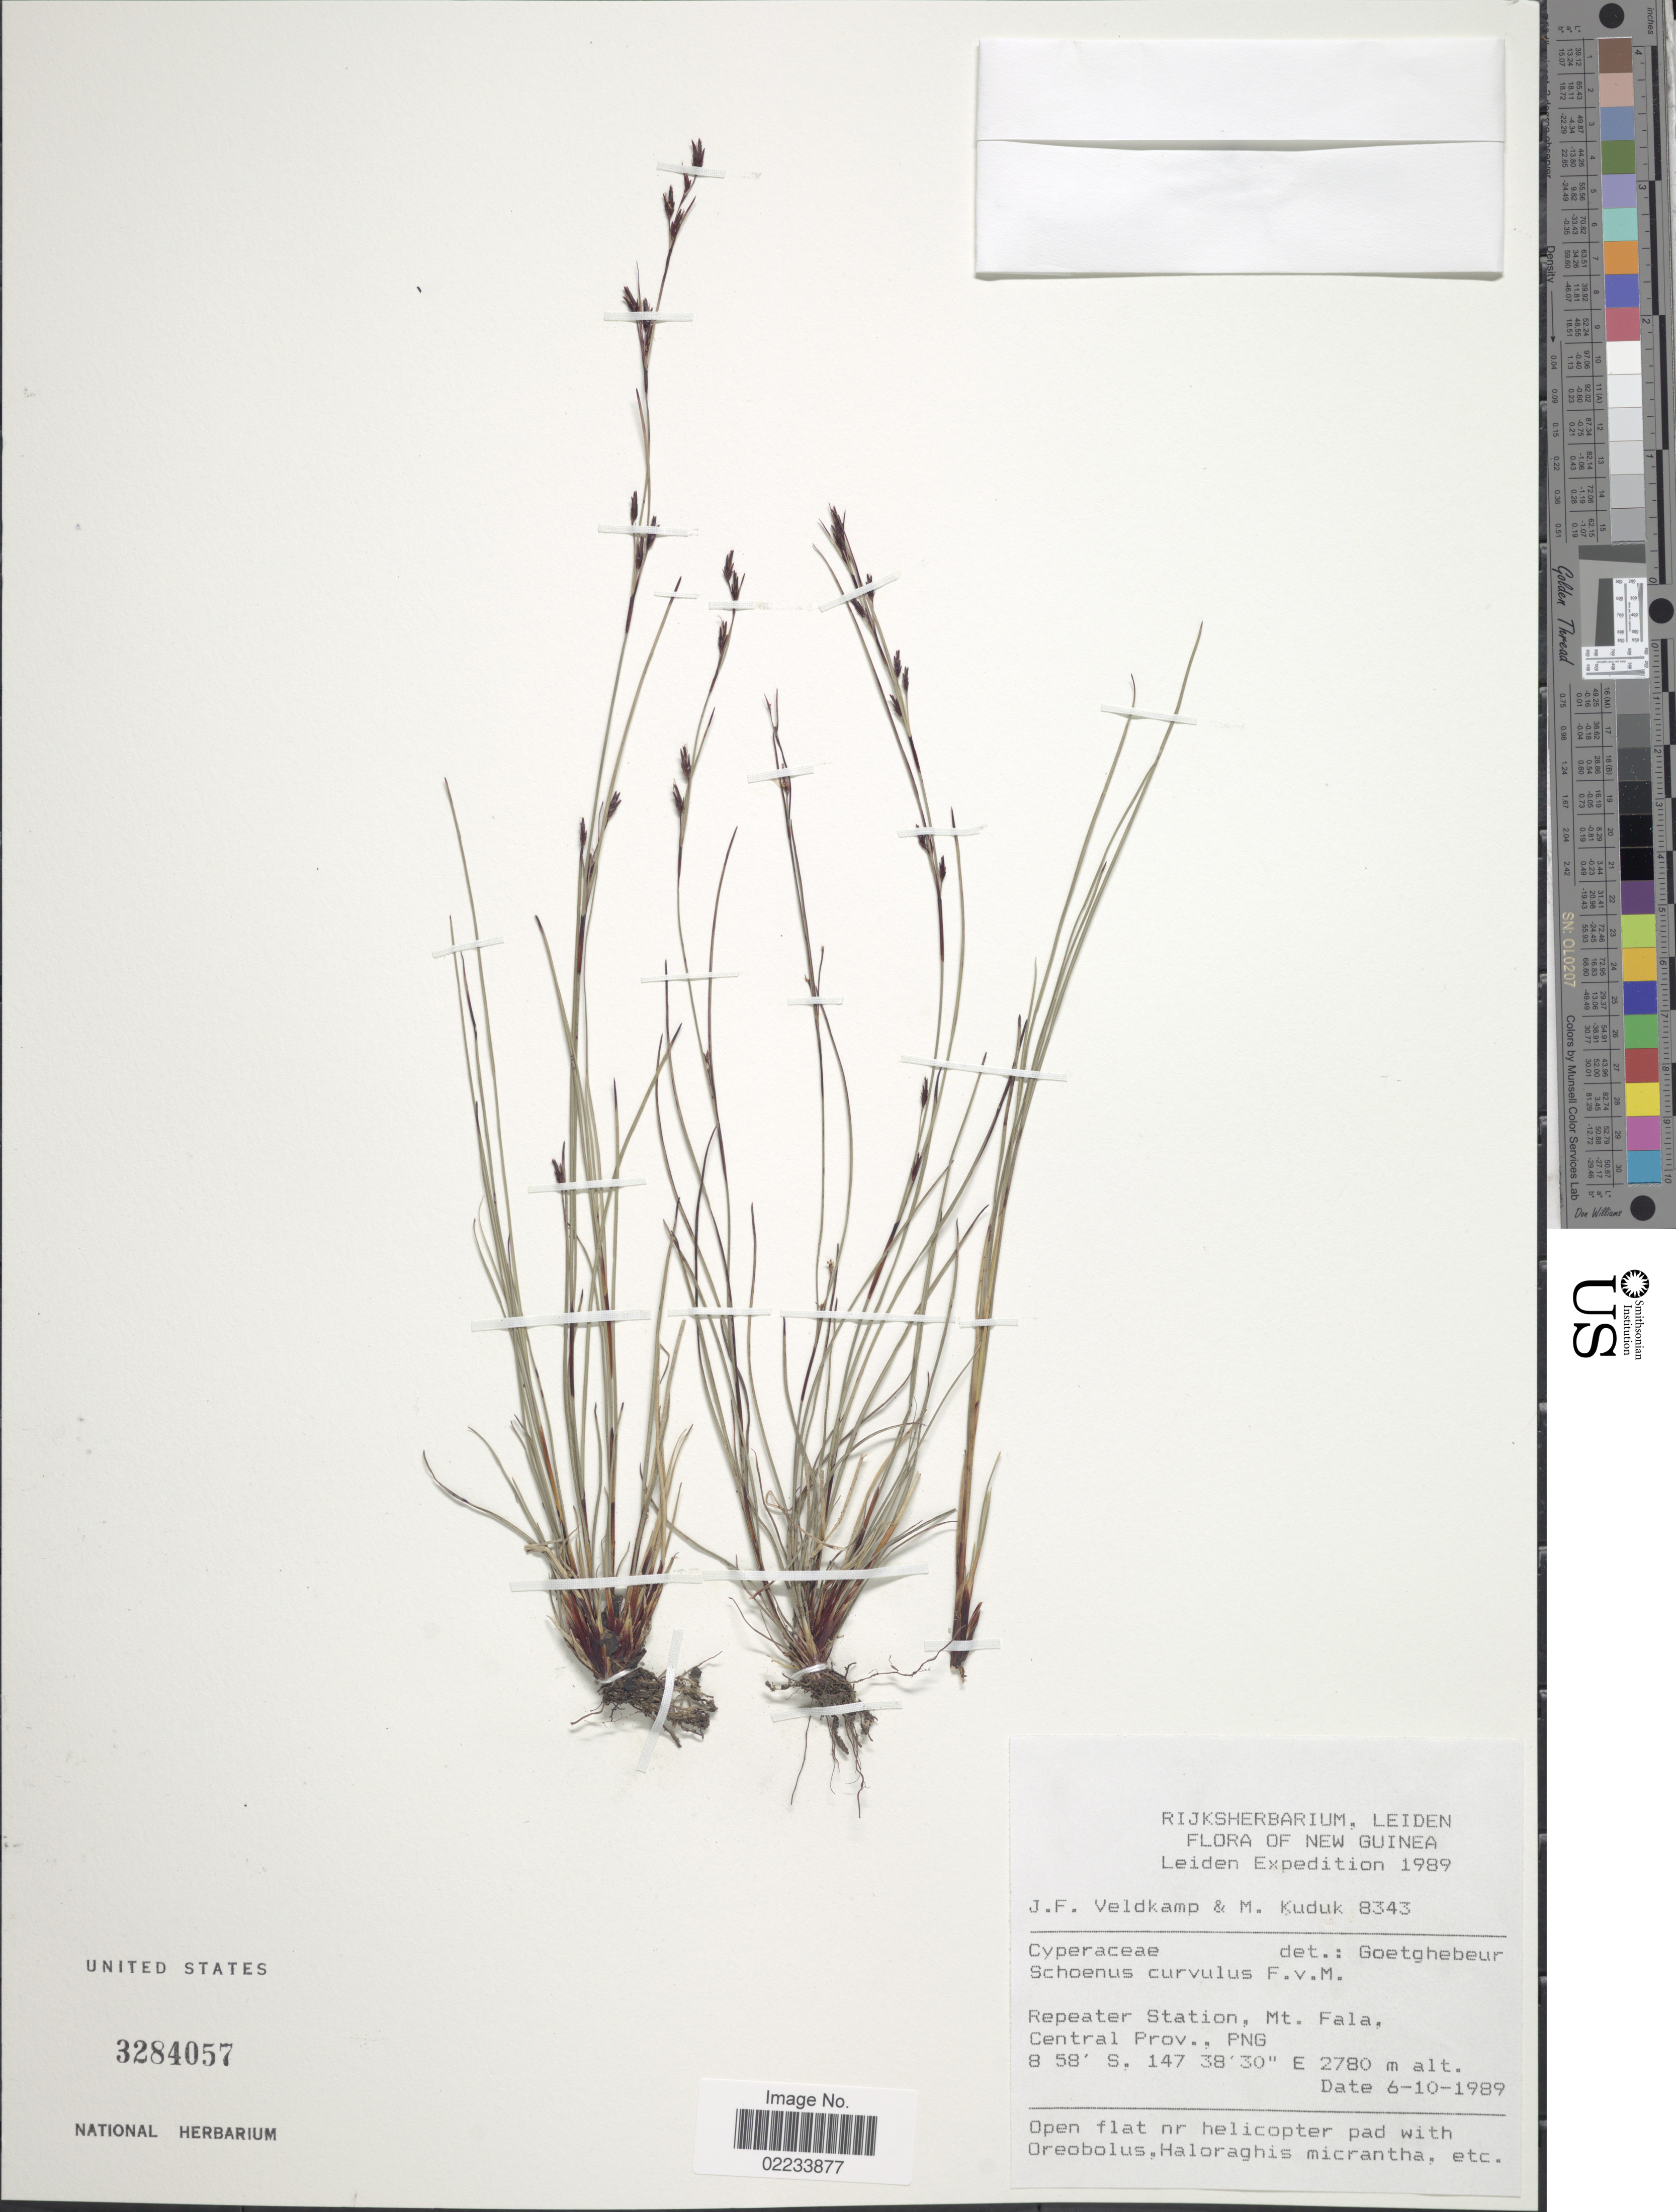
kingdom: Plantae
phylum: Tracheophyta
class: Liliopsida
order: Poales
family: Cyperaceae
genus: Schoenus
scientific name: Schoenus curvulus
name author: F. Muell.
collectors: J. F. Veldkamp & M. Kuduk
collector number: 8343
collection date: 1989-10-06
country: Papua New Guinea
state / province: Central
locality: New Guinea, Repeater Station, Mt Fala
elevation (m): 2780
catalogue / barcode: US 3284057